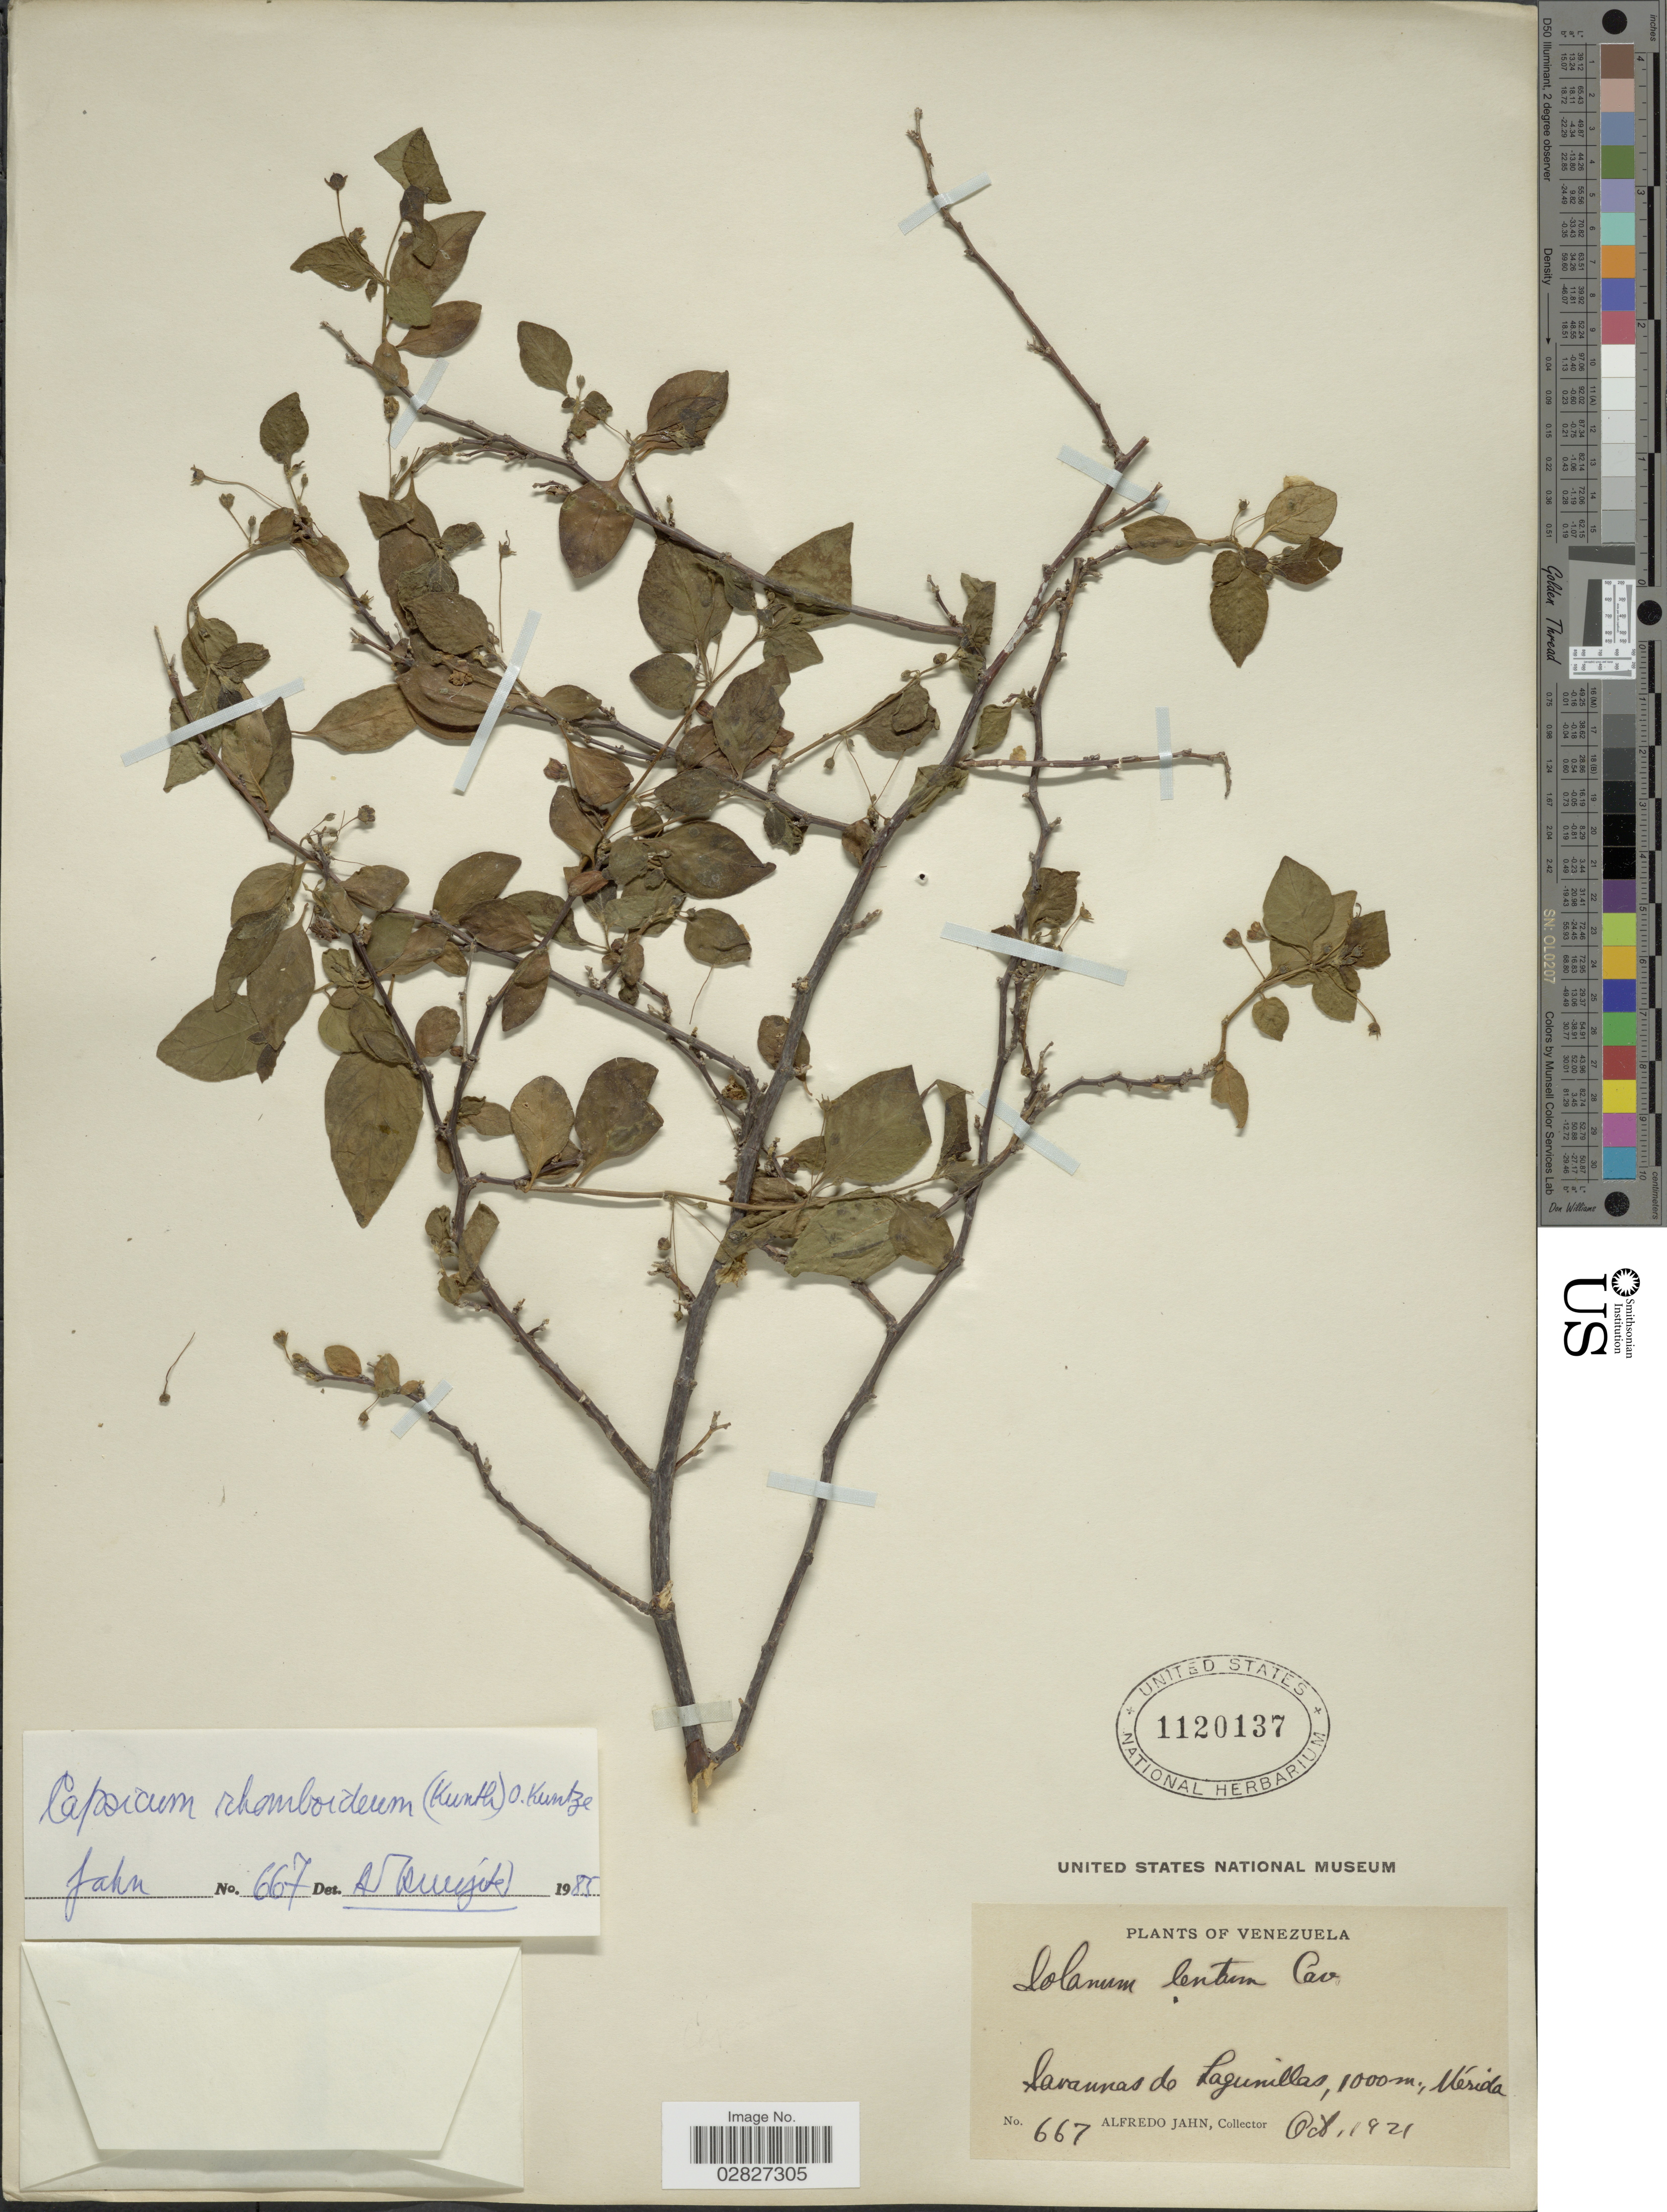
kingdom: Plantae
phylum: Tracheophyta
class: Magnoliopsida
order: Solanales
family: Solanaceae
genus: Capsicum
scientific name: Capsicum rhomboideum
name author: (Humb. & Bonpl. ex Dunal) Kuntze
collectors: A. Jahn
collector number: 667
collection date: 1921-10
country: Venezuela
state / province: Mérida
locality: Savannas do Lagunillas, Mérida.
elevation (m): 1000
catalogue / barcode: US 1120137